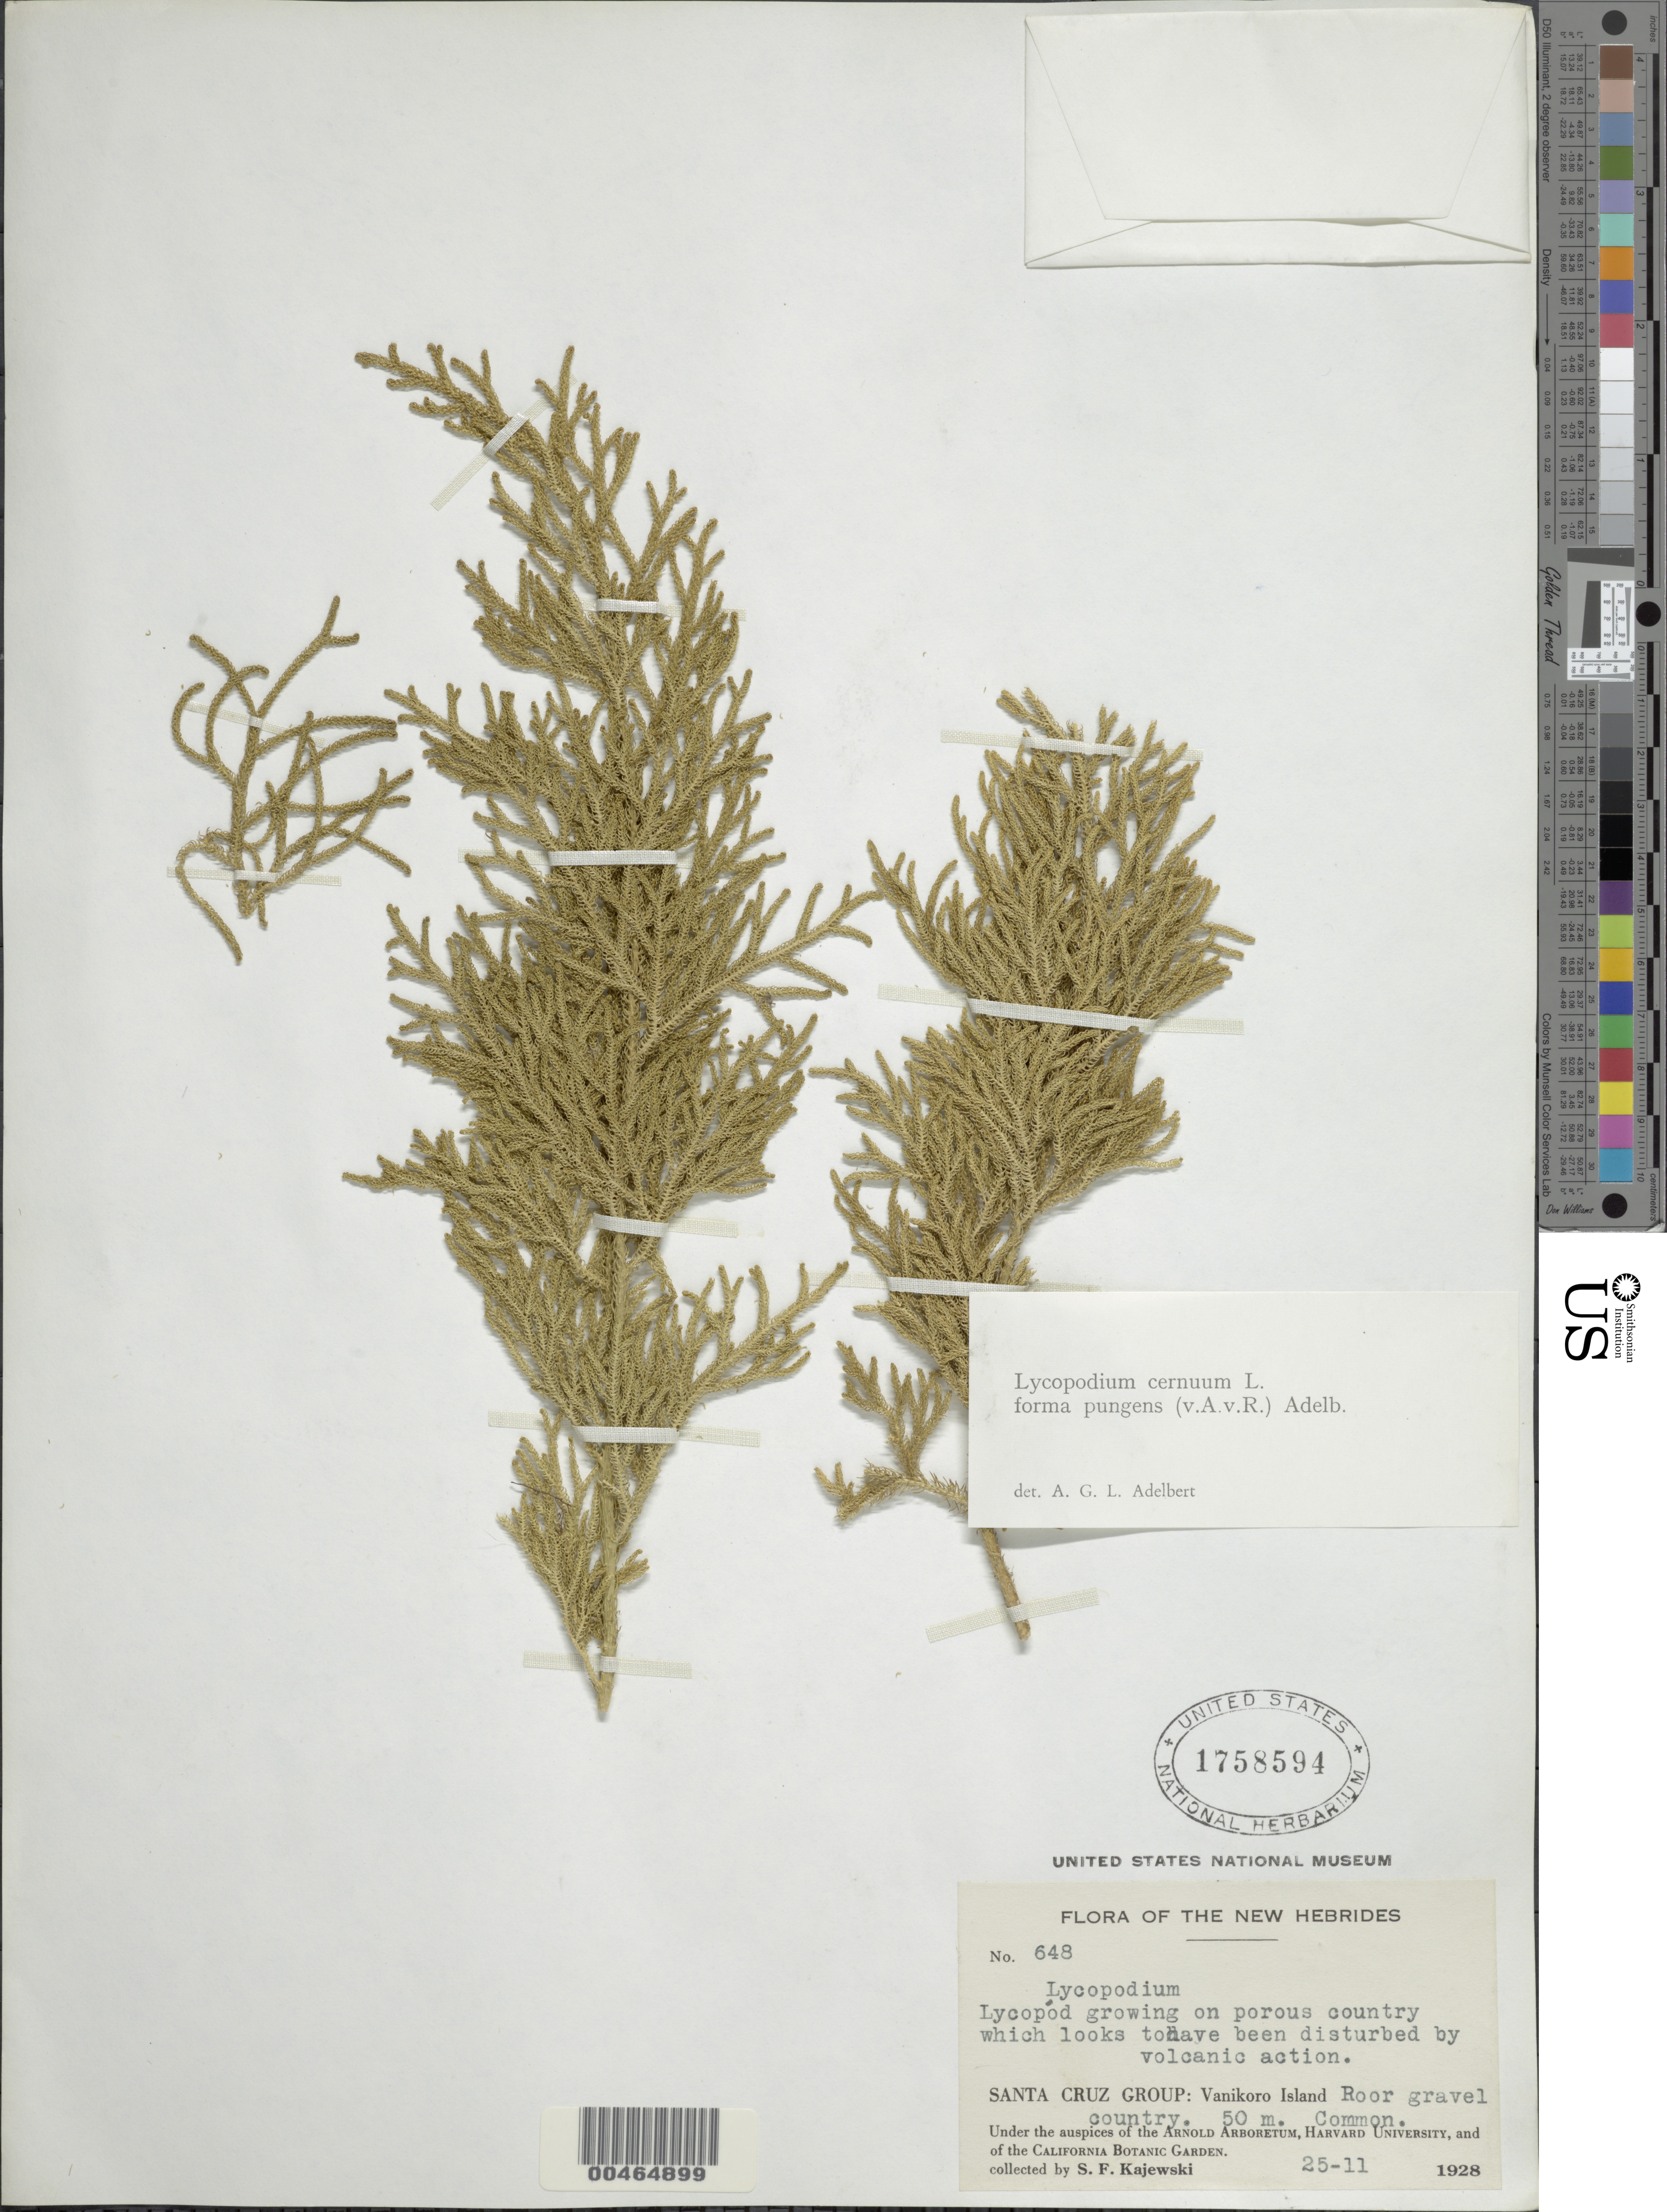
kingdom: Plantae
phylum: Tracheophyta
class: Lycopodiopsida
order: Lycopodiales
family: Lycopodiaceae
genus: Palhinhaea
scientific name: Palhinhaea cernua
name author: (L.) Vasc. & Franco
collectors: S. Kajewski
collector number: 648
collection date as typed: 25 Nov 1928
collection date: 1928-11-25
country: Solomon Islands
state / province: Temotu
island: Vanikolo [Vanikoro]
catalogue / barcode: US 1758594